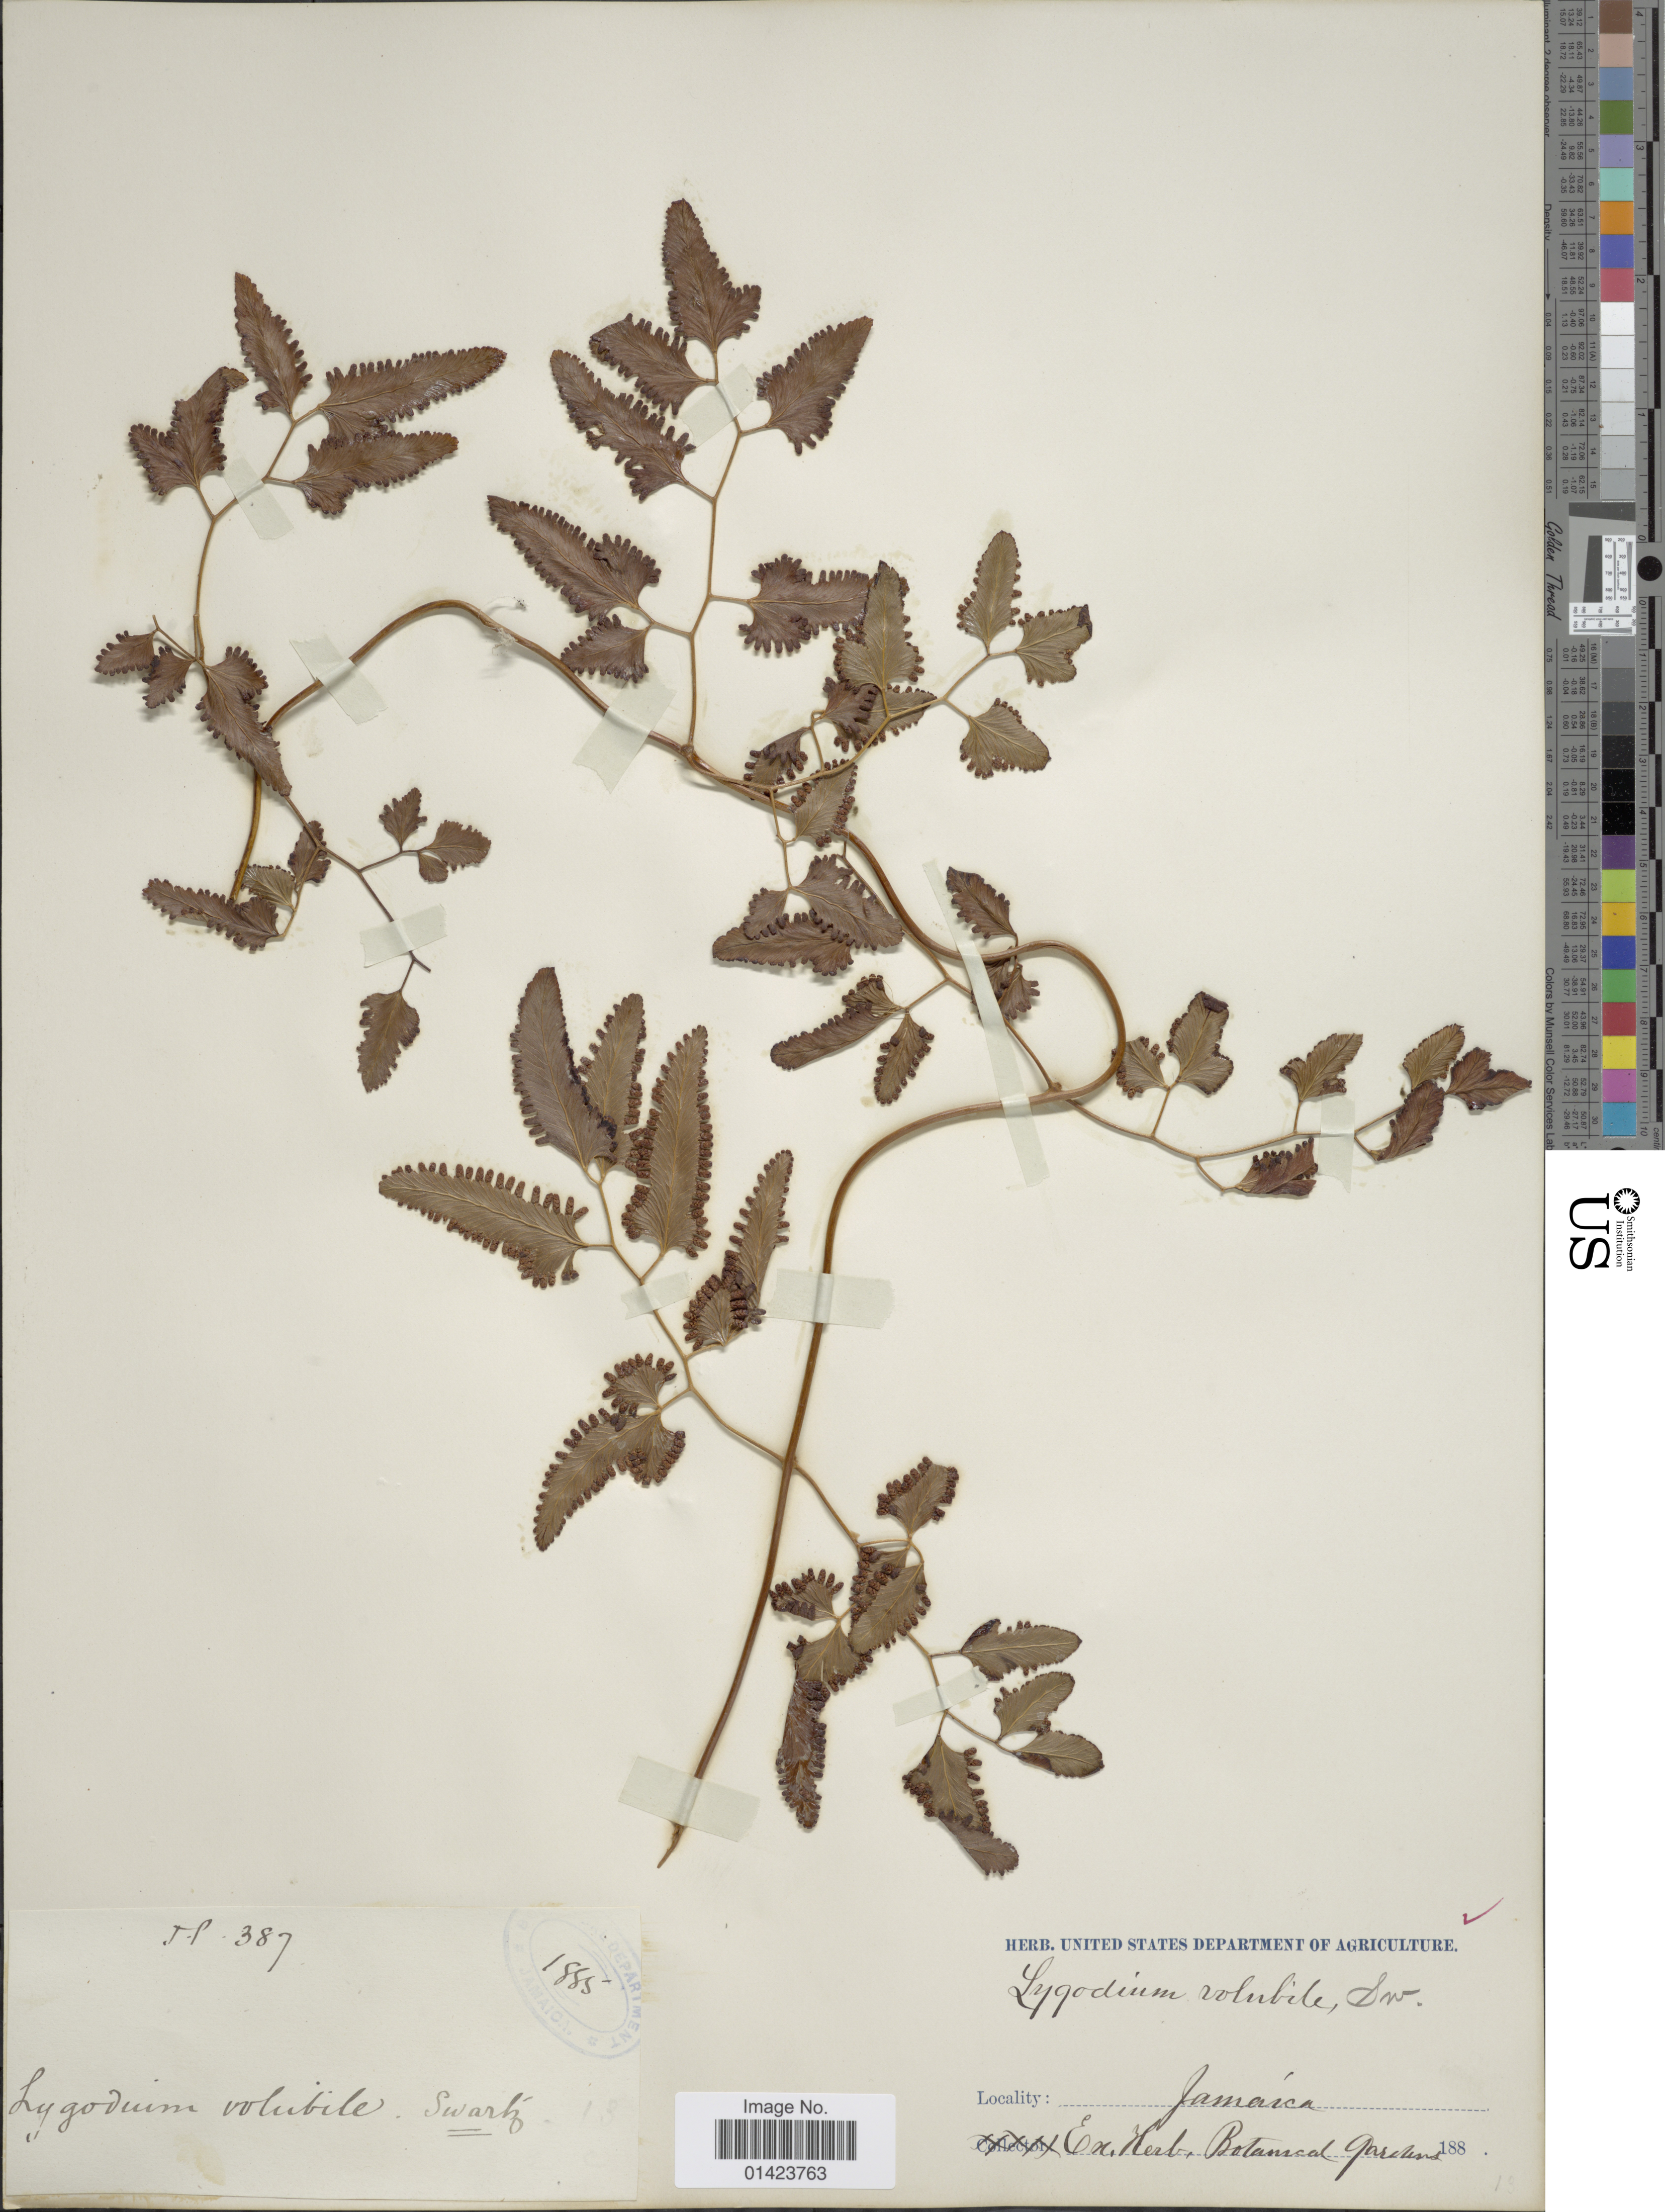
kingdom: Plantae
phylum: Tracheophyta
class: Polypodiopsida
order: Schizaeales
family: Lygodiaceae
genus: Lygodium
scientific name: Lygodium volubile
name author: Sw.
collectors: J.P.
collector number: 387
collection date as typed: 188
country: Jamaica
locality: Jamaica